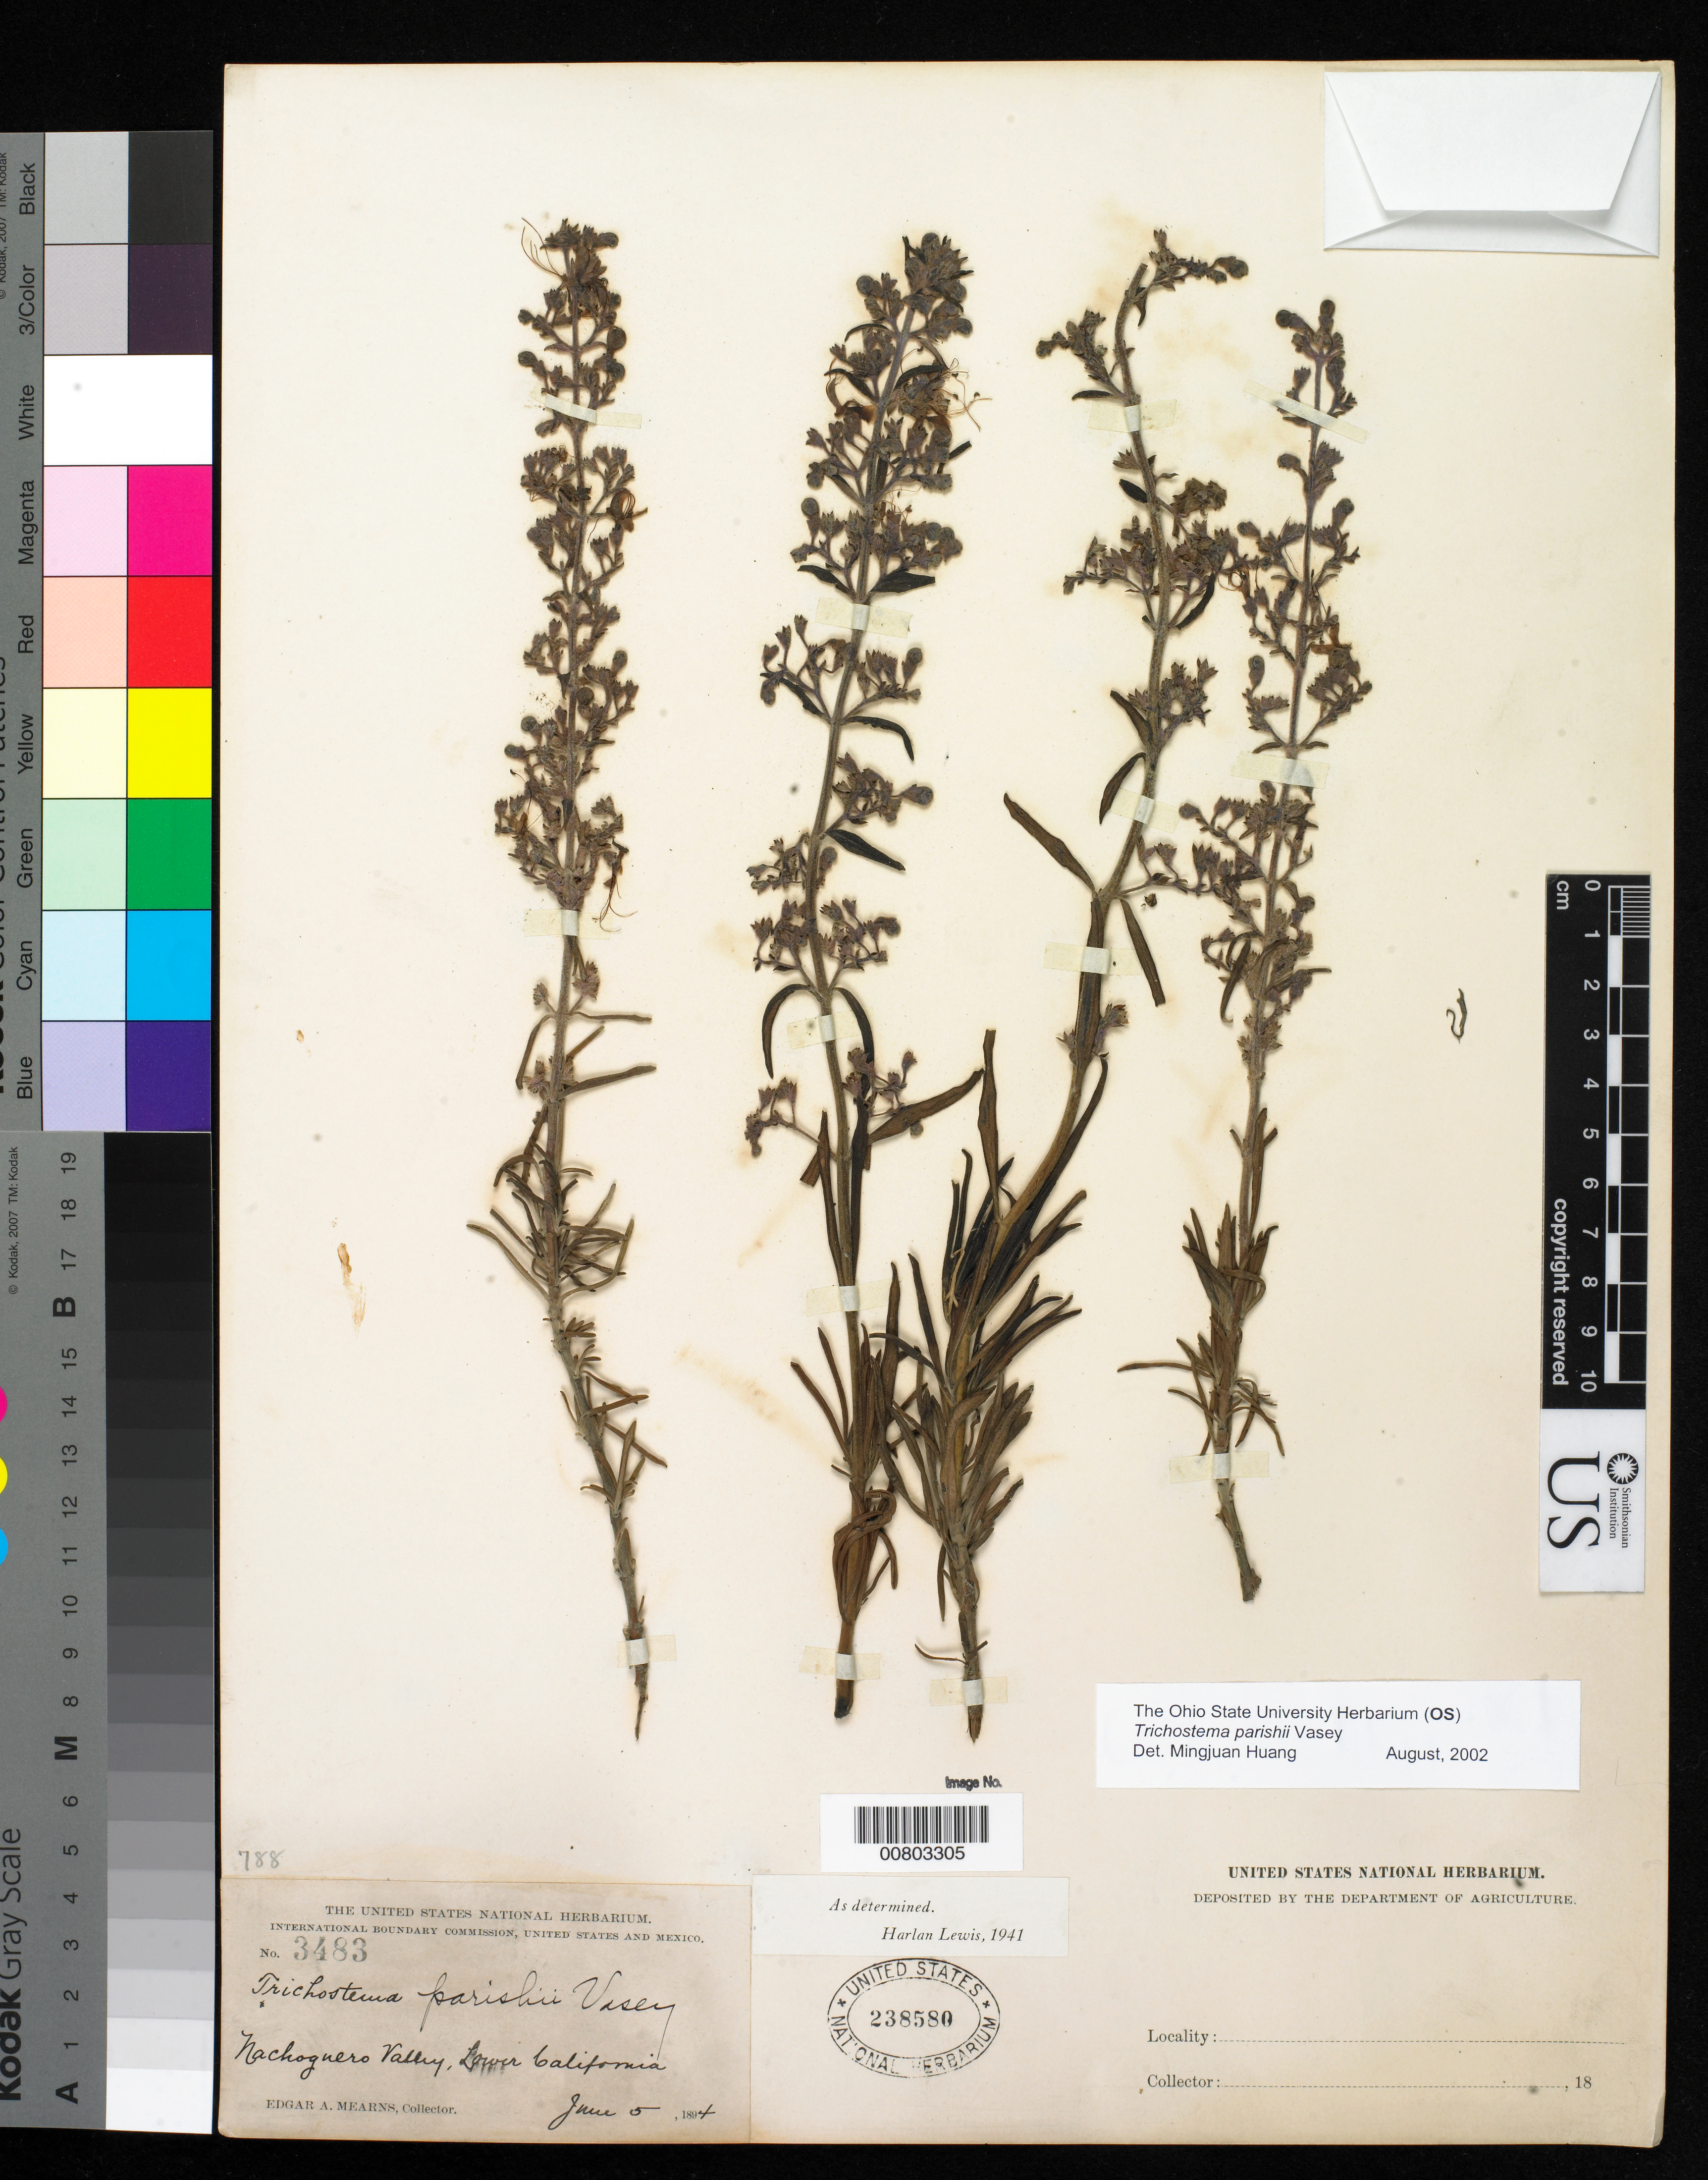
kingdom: Plantae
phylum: Tracheophyta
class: Magnoliopsida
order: Lamiales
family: Lamiaceae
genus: Trichostema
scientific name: Trichostema parishii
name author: Vasey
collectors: E. A. Mearns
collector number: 3483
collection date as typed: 05 Jun 1894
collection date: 1894-06-05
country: Mexico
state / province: Baja California Norte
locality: Nachoguero Valley, Lower California.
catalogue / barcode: US 238580